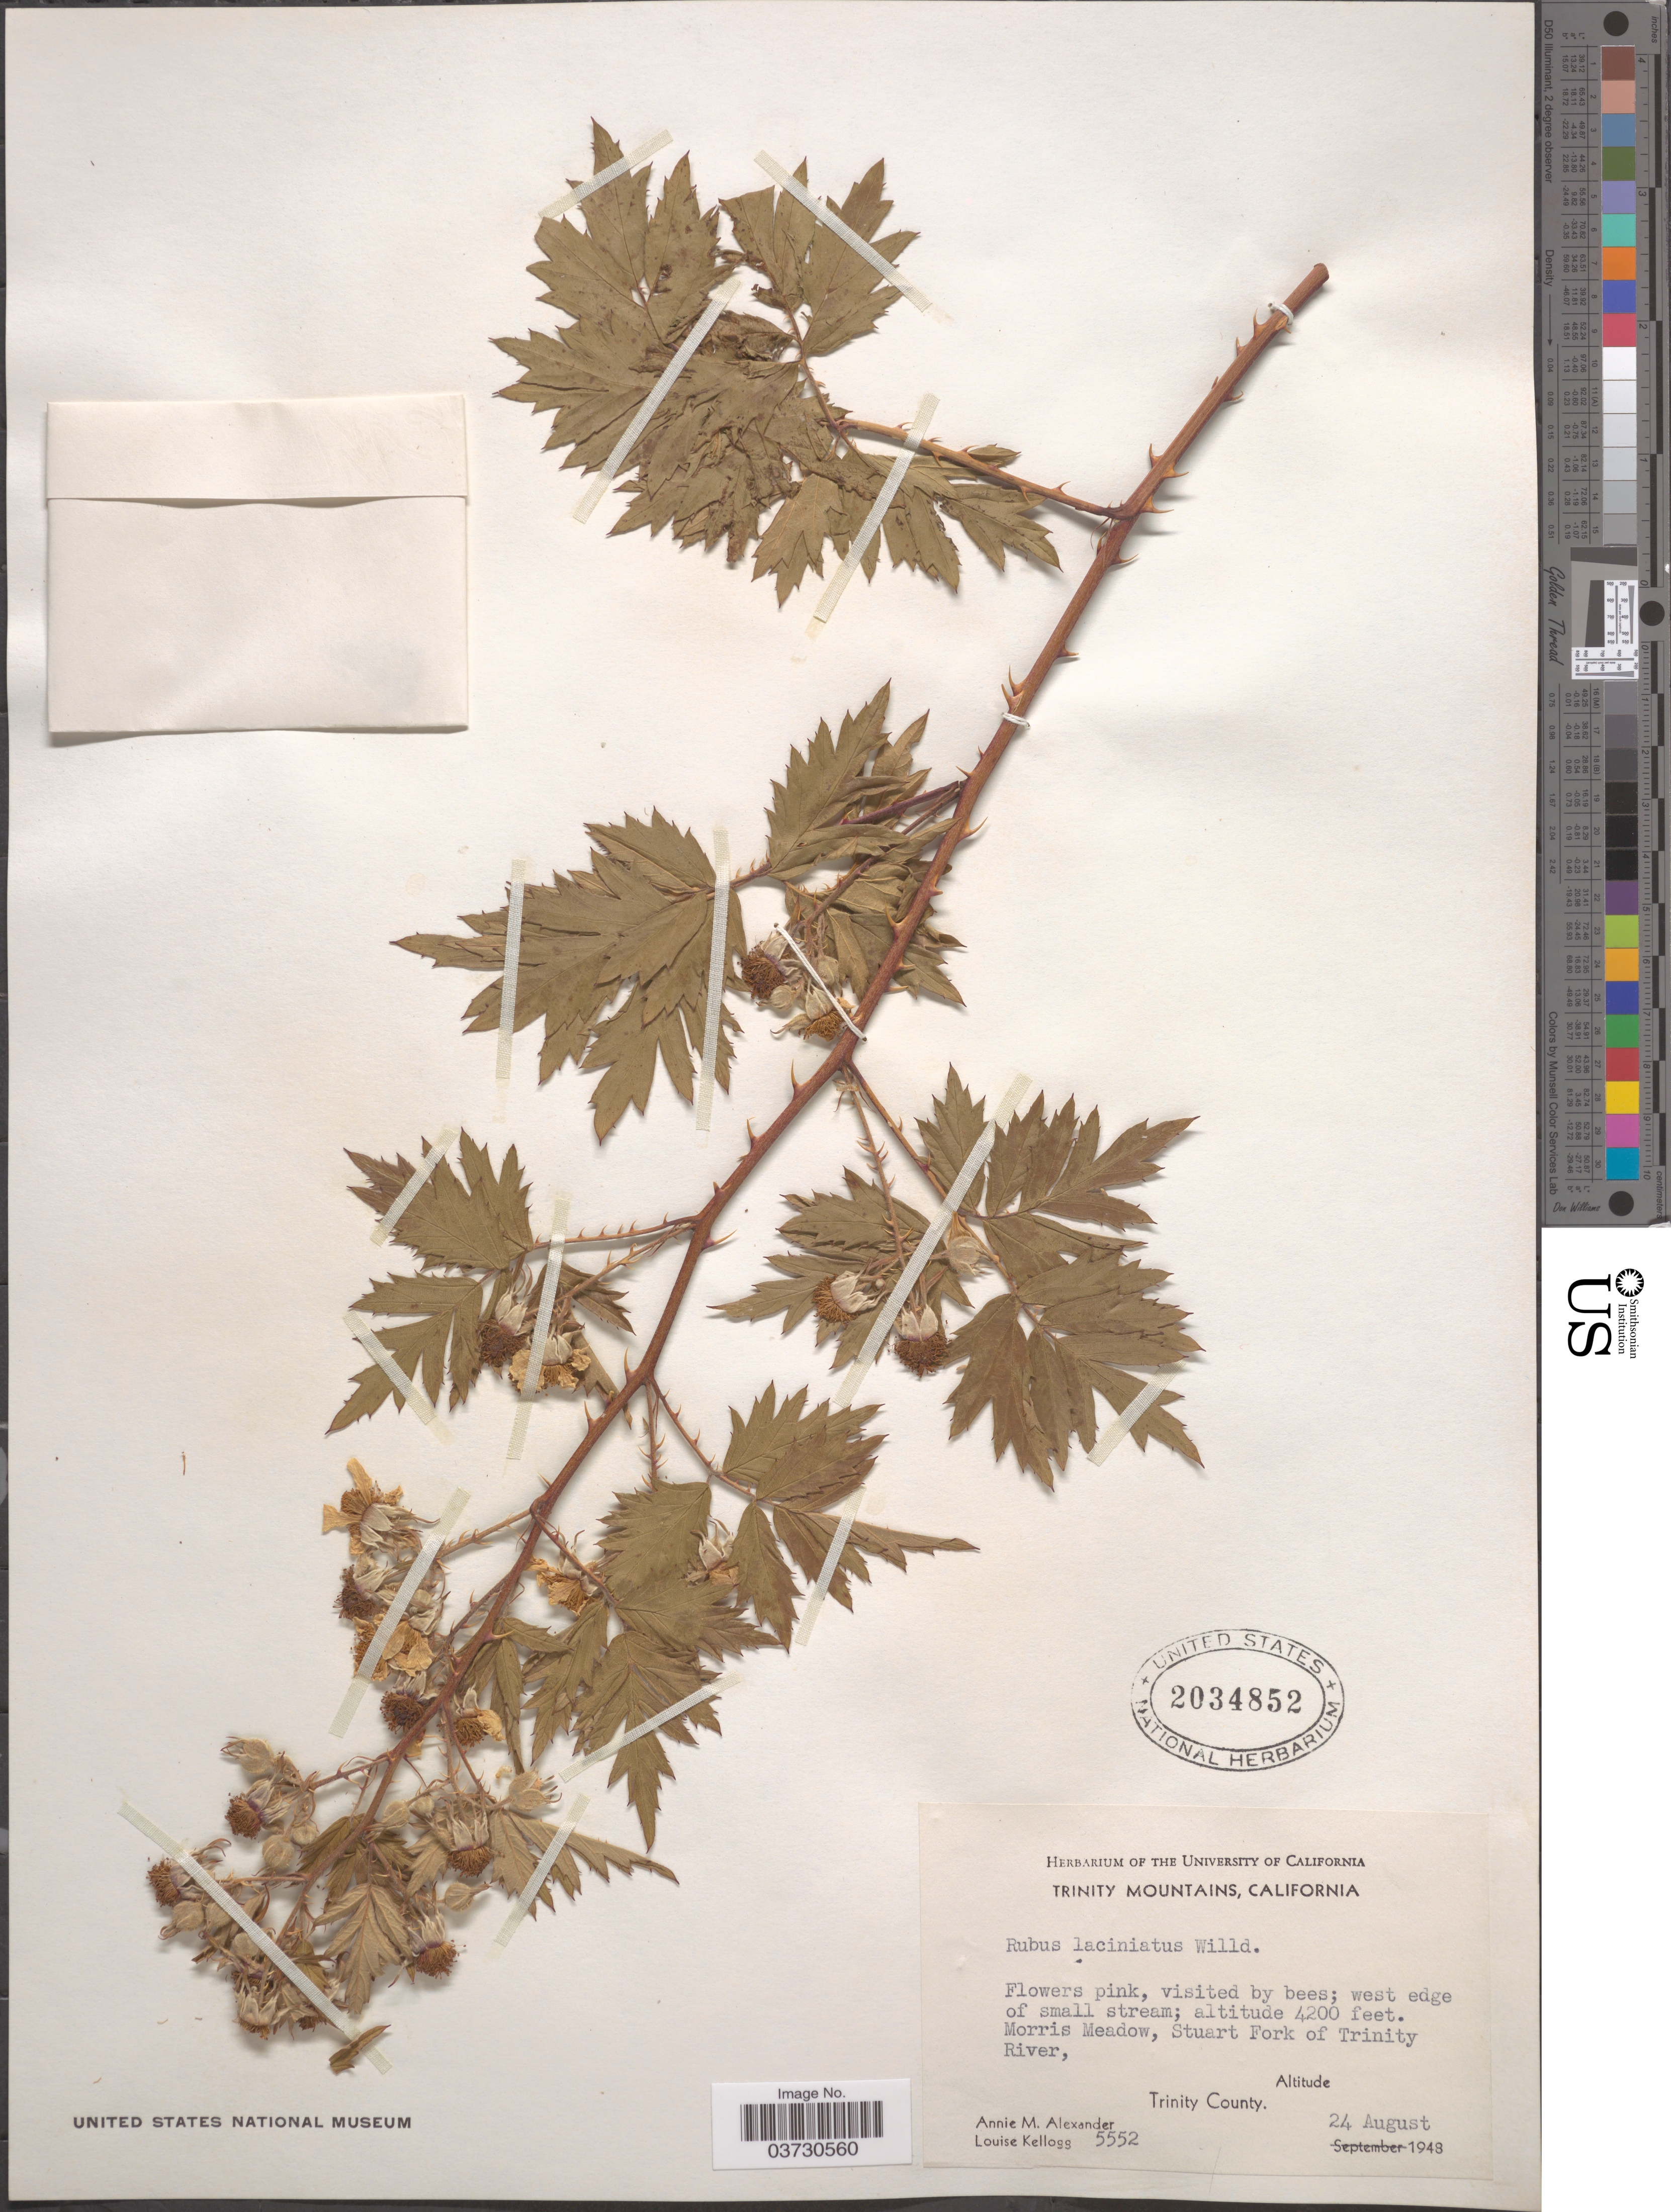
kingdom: Plantae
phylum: Tracheophyta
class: Magnoliopsida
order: Rosales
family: Rosaceae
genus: Rubus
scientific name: Rubus laciniatus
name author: Willd.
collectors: A. M. Alexander & L. Kellogg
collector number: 5552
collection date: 1948-08-24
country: United States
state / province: California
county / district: Trinity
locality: Trinity Mountains. Morris Meadow, Stuart Fork of Trinity River, Trinity County.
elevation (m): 1280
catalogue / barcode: US 2034852